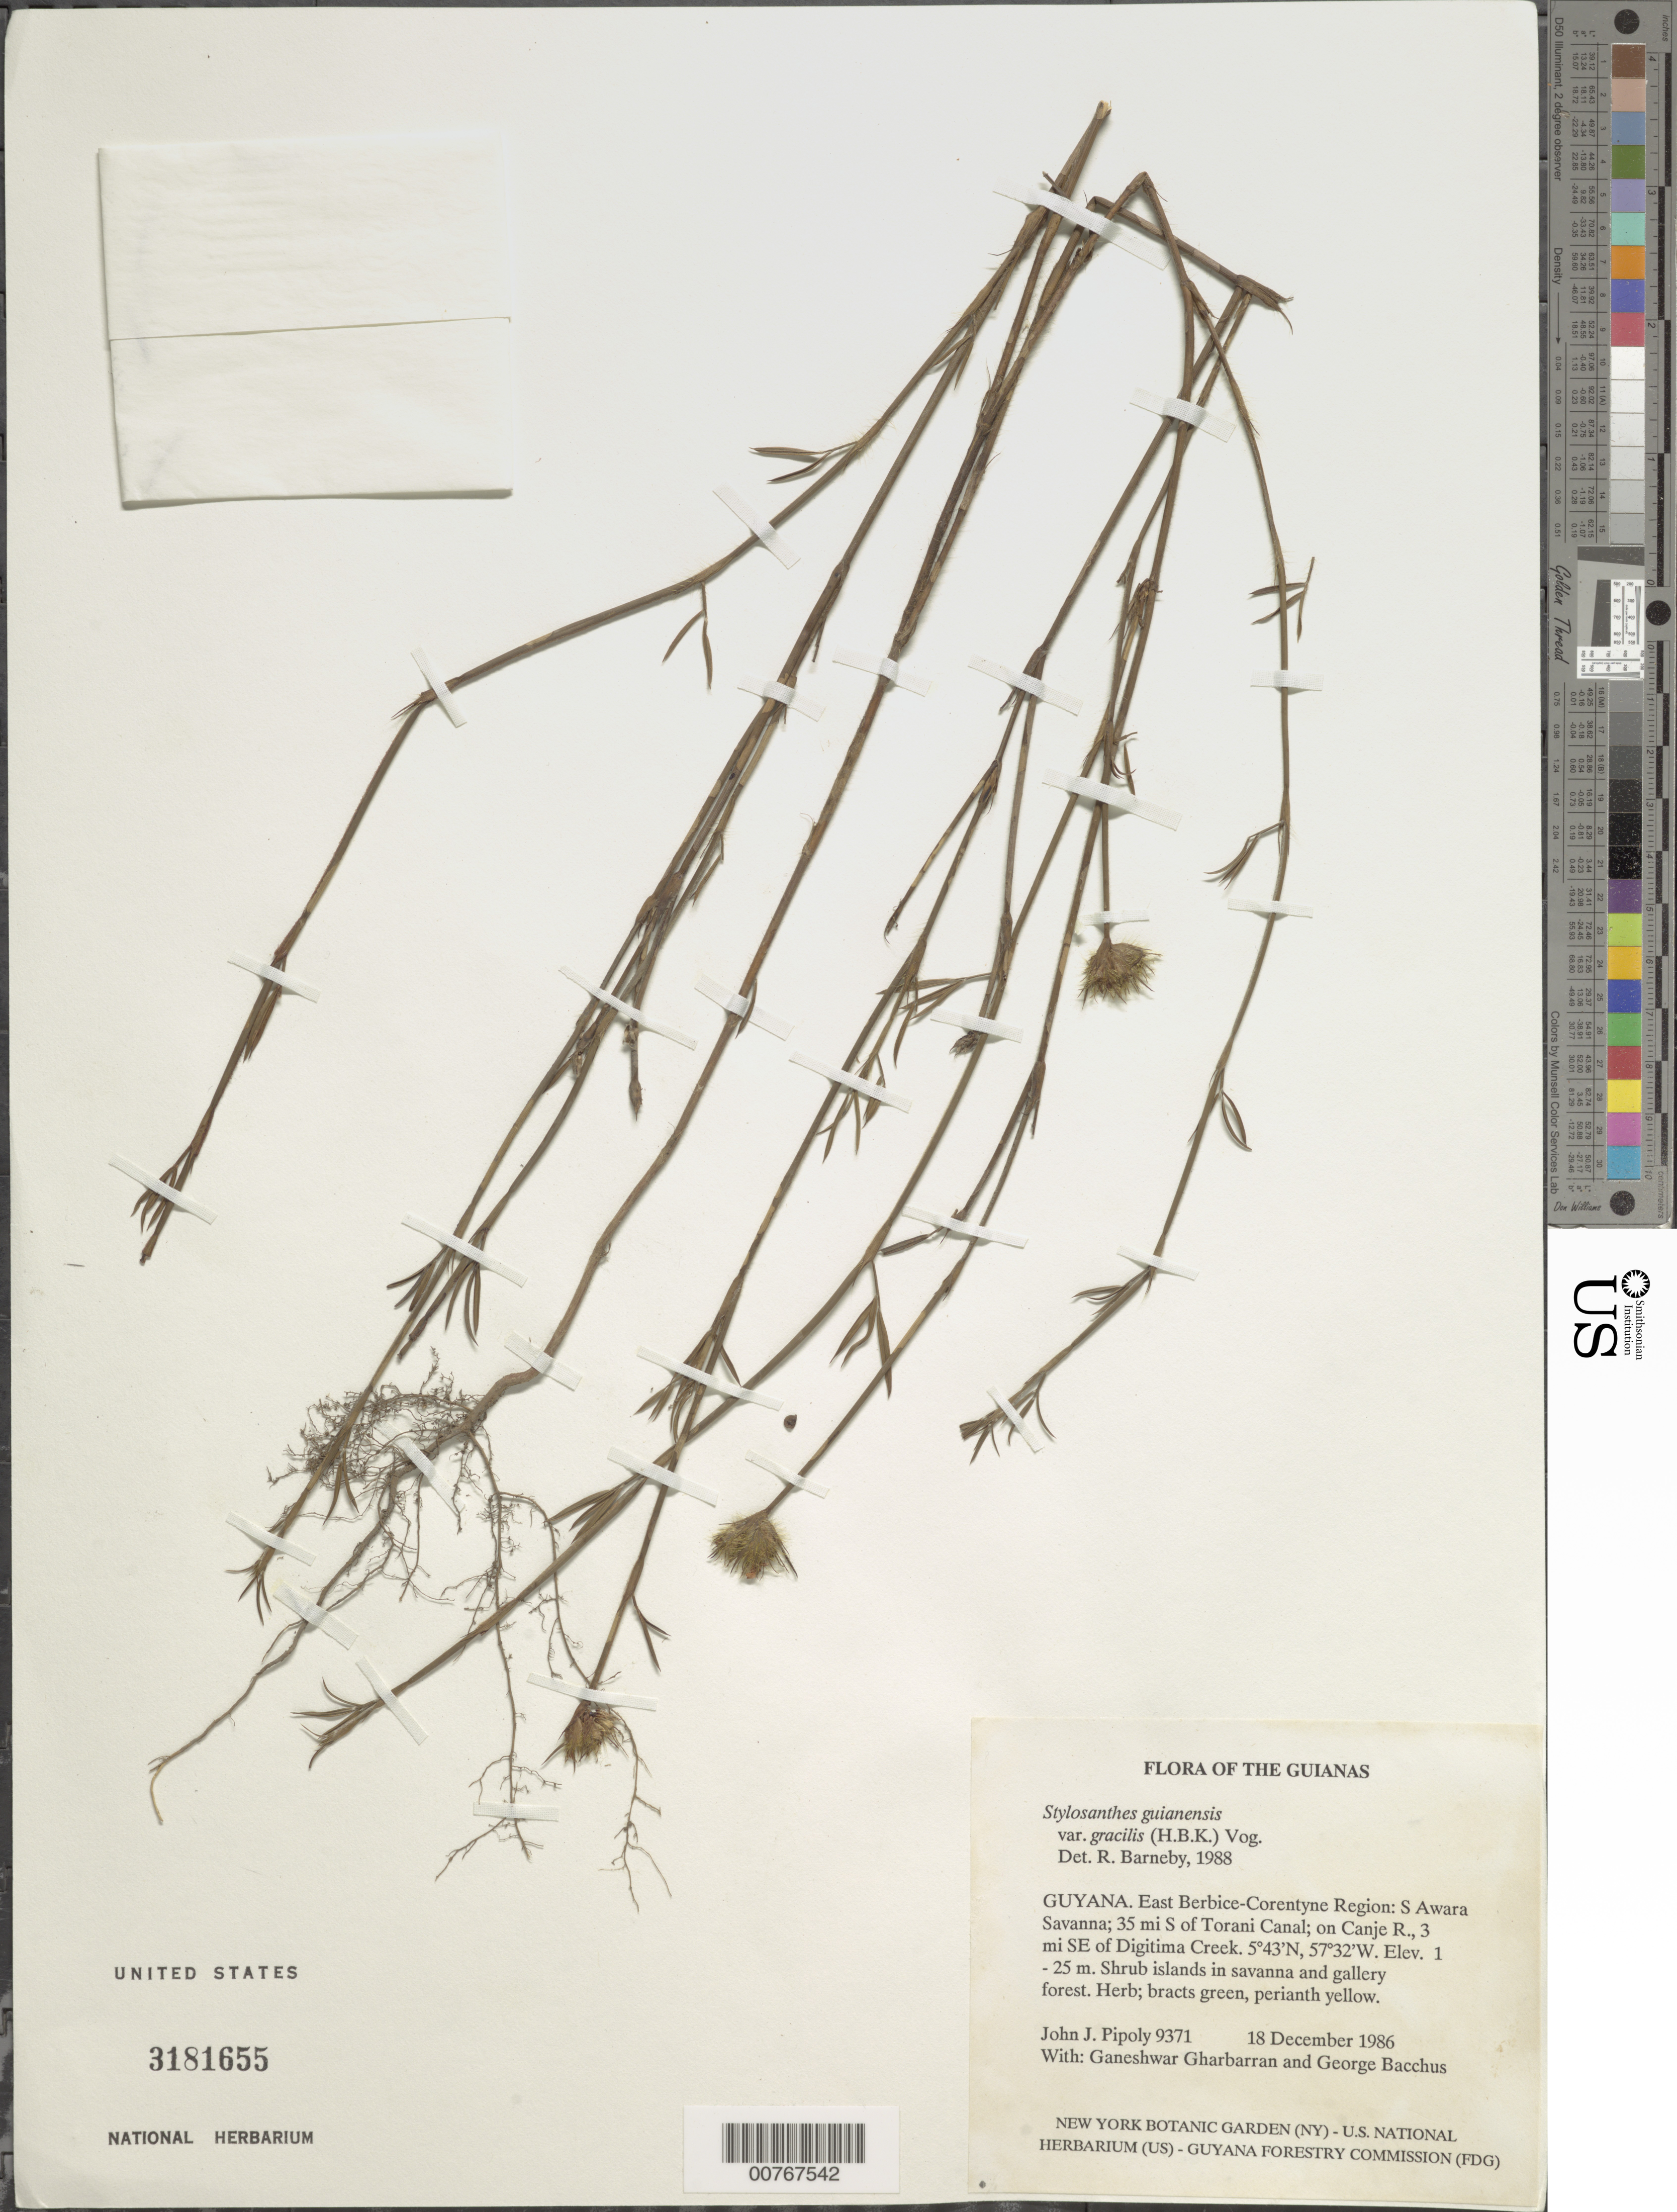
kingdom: Plantae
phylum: Tracheophyta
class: Magnoliopsida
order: Fabales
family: Fabaceae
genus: Stylosanthes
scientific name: Stylosanthes guianensis var. gracilis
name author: (Kunth) Vogel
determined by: Barneby, Rupert C., (NY)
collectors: J. J. Pipoly, G. Gharbarran & G. Bacchus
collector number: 9371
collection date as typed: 18 December 1986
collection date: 1986-12-18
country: Guyana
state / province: E. Berbice-Corentyne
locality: S Awara Savanna; ±35 mi S of Torani Canal; on Canje R., 3 mi SE of Digitima Creek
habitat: Shrub islands in savanna and gallery forest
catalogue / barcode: US 3181655